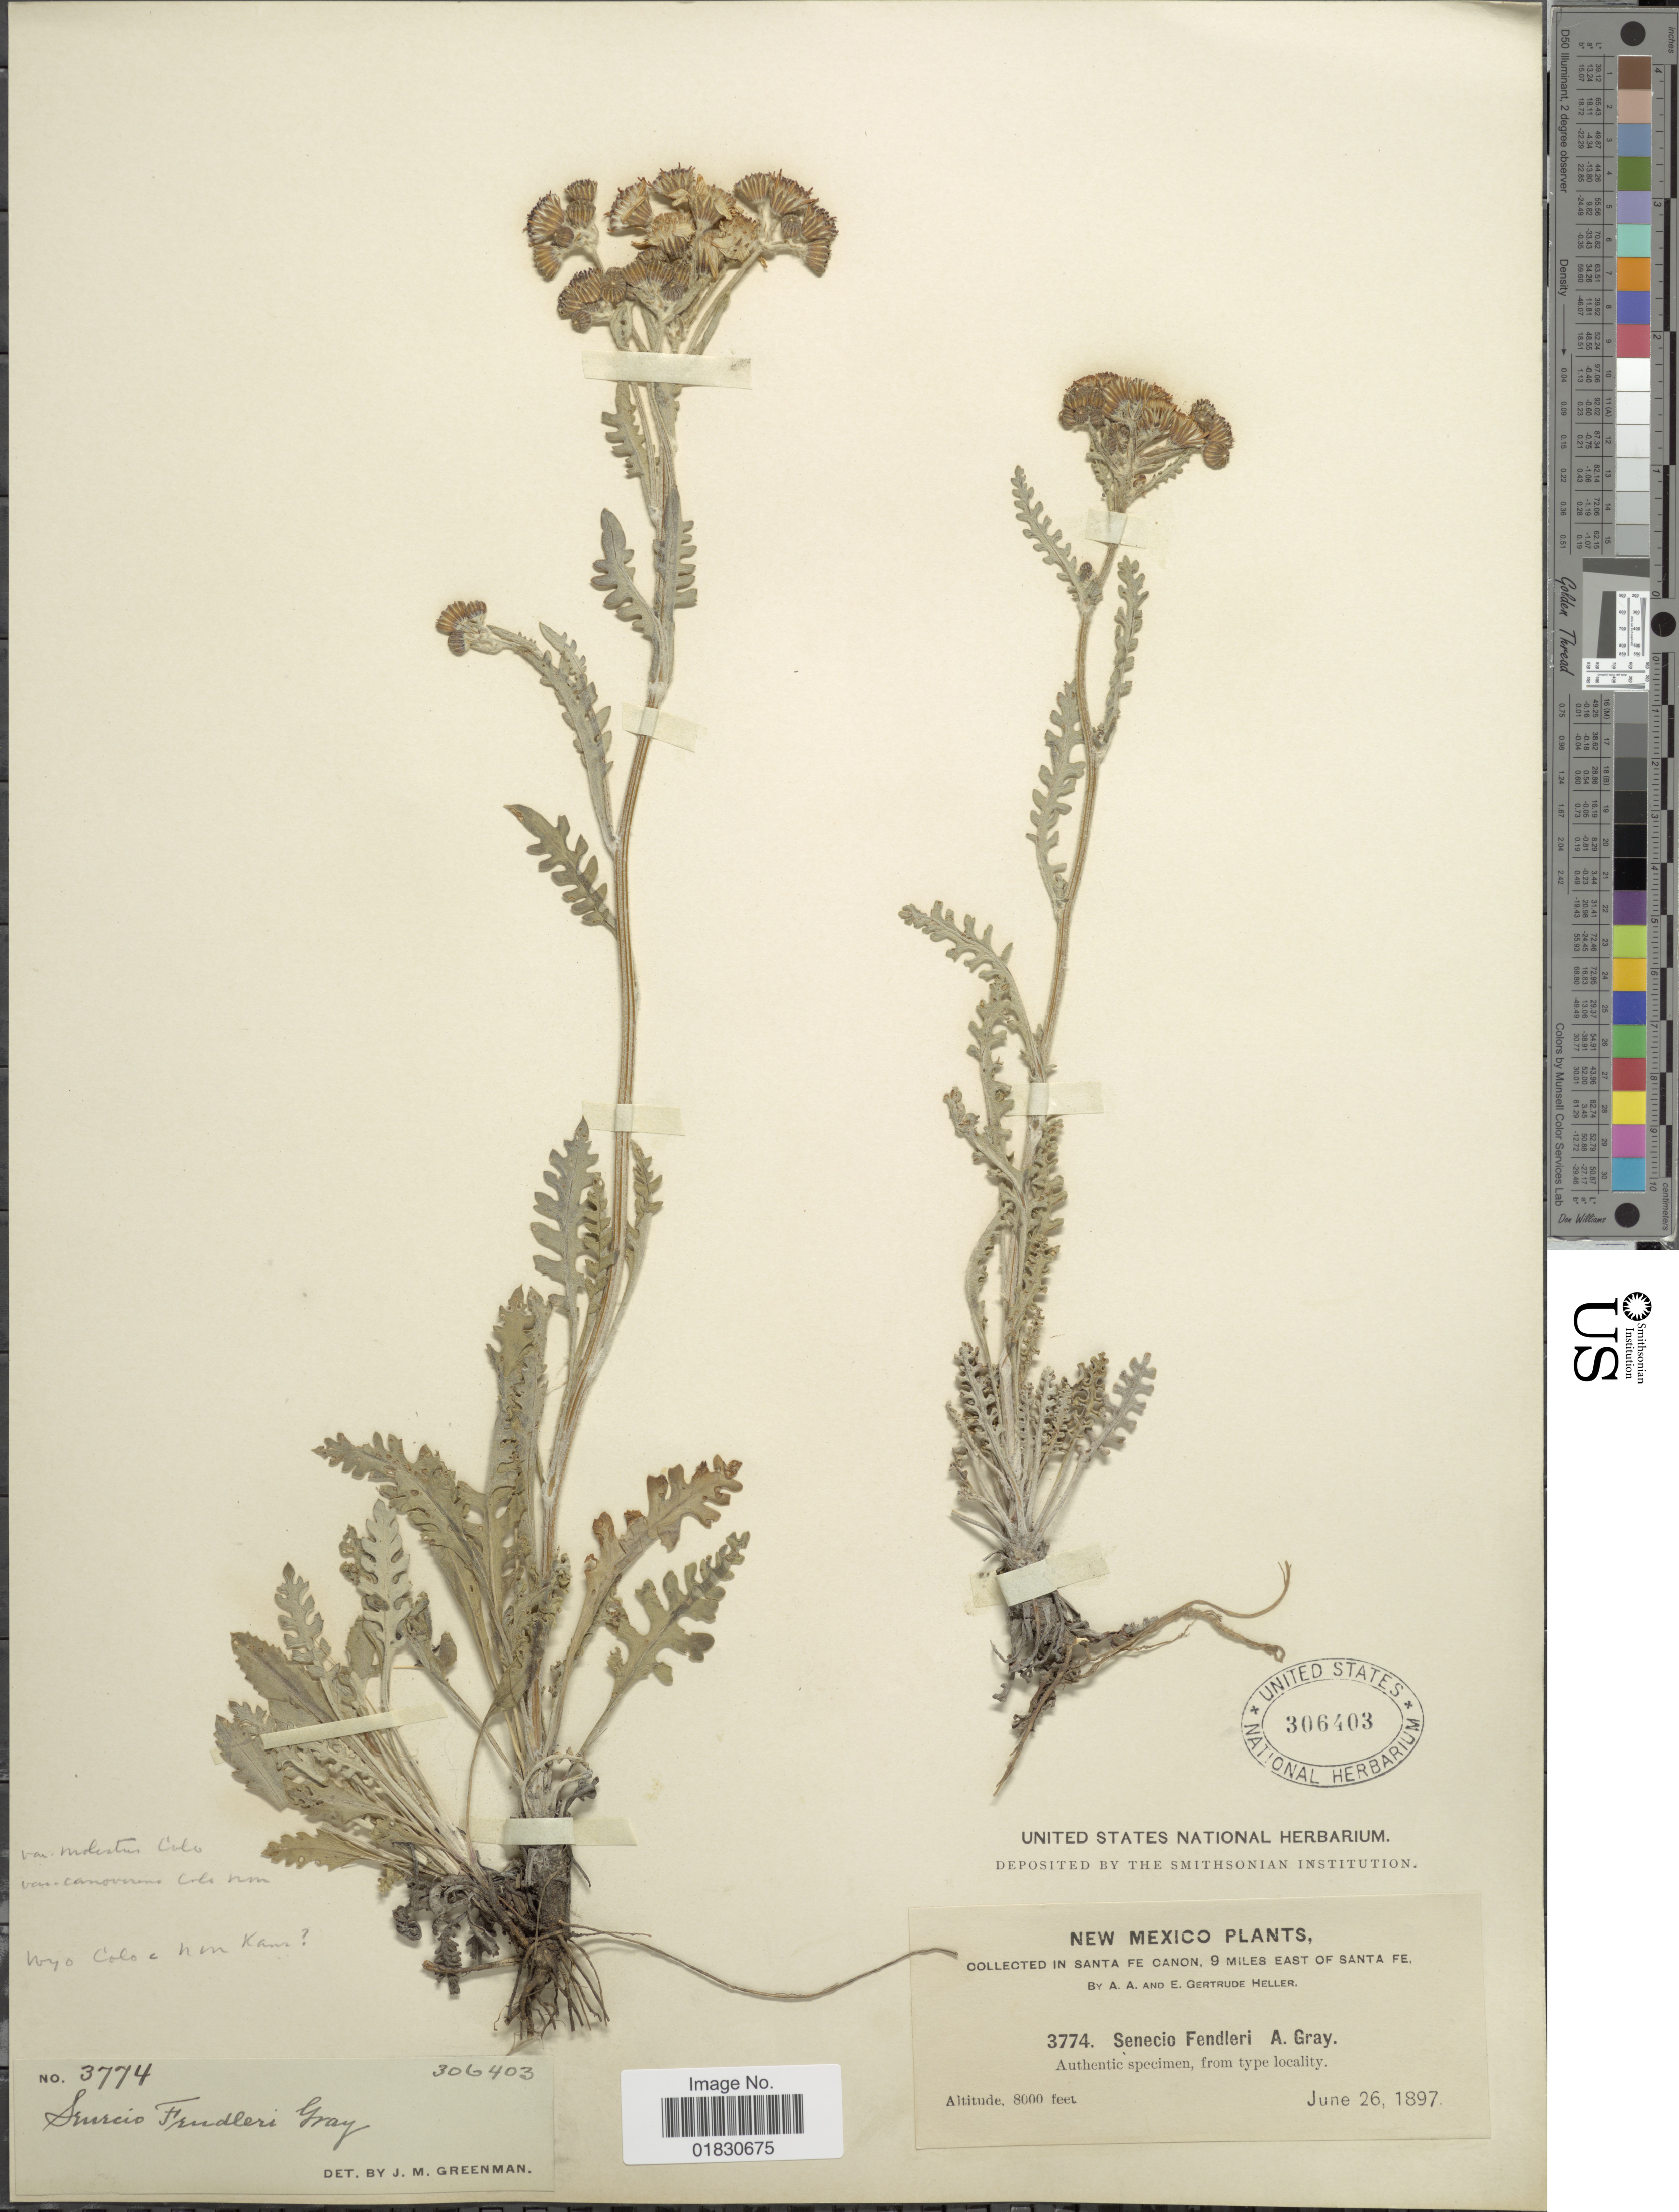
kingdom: Plantae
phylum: Tracheophyta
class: Magnoliopsida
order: Asterales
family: Asteraceae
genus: Packera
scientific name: Packera fendleri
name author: (A. Gray) W.A. Weber & Á. Löve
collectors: A. A. Heller & E. G. Heller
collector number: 3774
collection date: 1897-06-26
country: United States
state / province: New Mexico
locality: In Santa Fe Canon, 9 miles East of Santa Fe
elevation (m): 2438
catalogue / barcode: US 306403